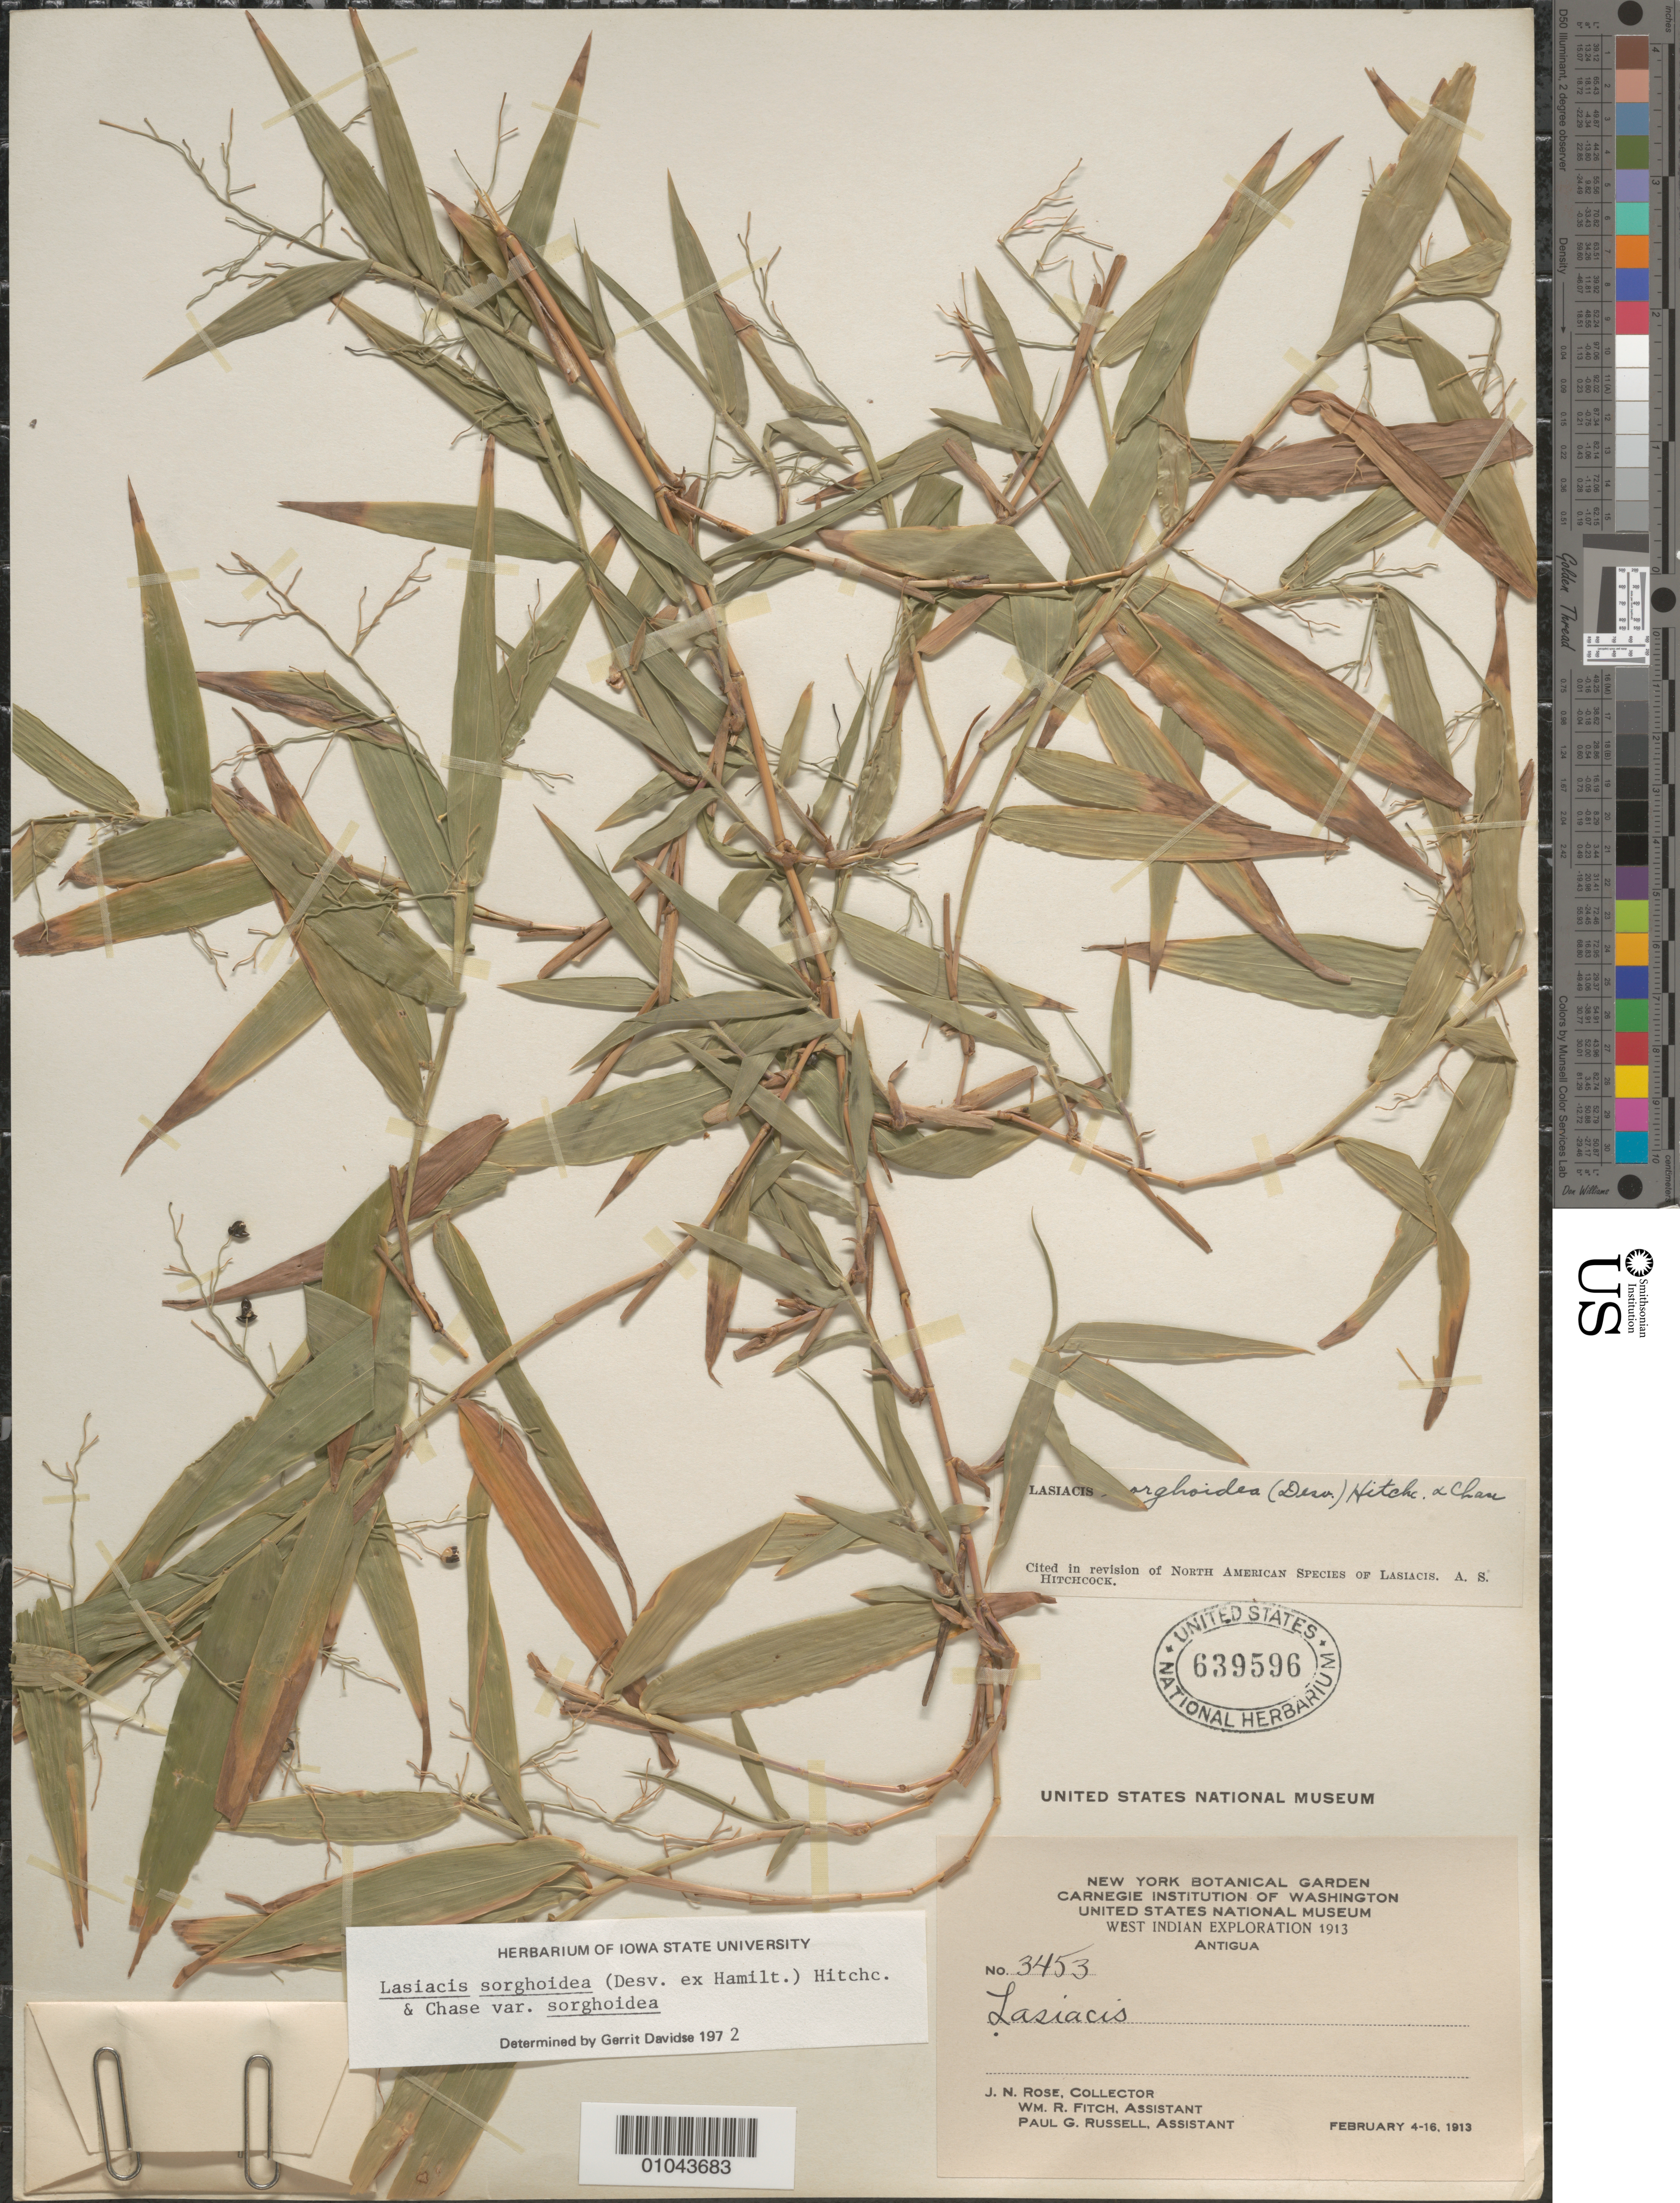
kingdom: Plantae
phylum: Tracheophyta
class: Liliopsida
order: Poales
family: Poaceae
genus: Lasiacis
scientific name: Lasiacis sorghoidea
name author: (Desv. ex Ham.) Hitchc. & Chase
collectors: J. N. Rose, W. R. Fitch & P. G. Russell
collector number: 3453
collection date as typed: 04 Feb 1913 to 16 Feb 1913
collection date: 1913-02-04/1913-02-16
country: Antigua and Barbuda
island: Antigua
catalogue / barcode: US 639596